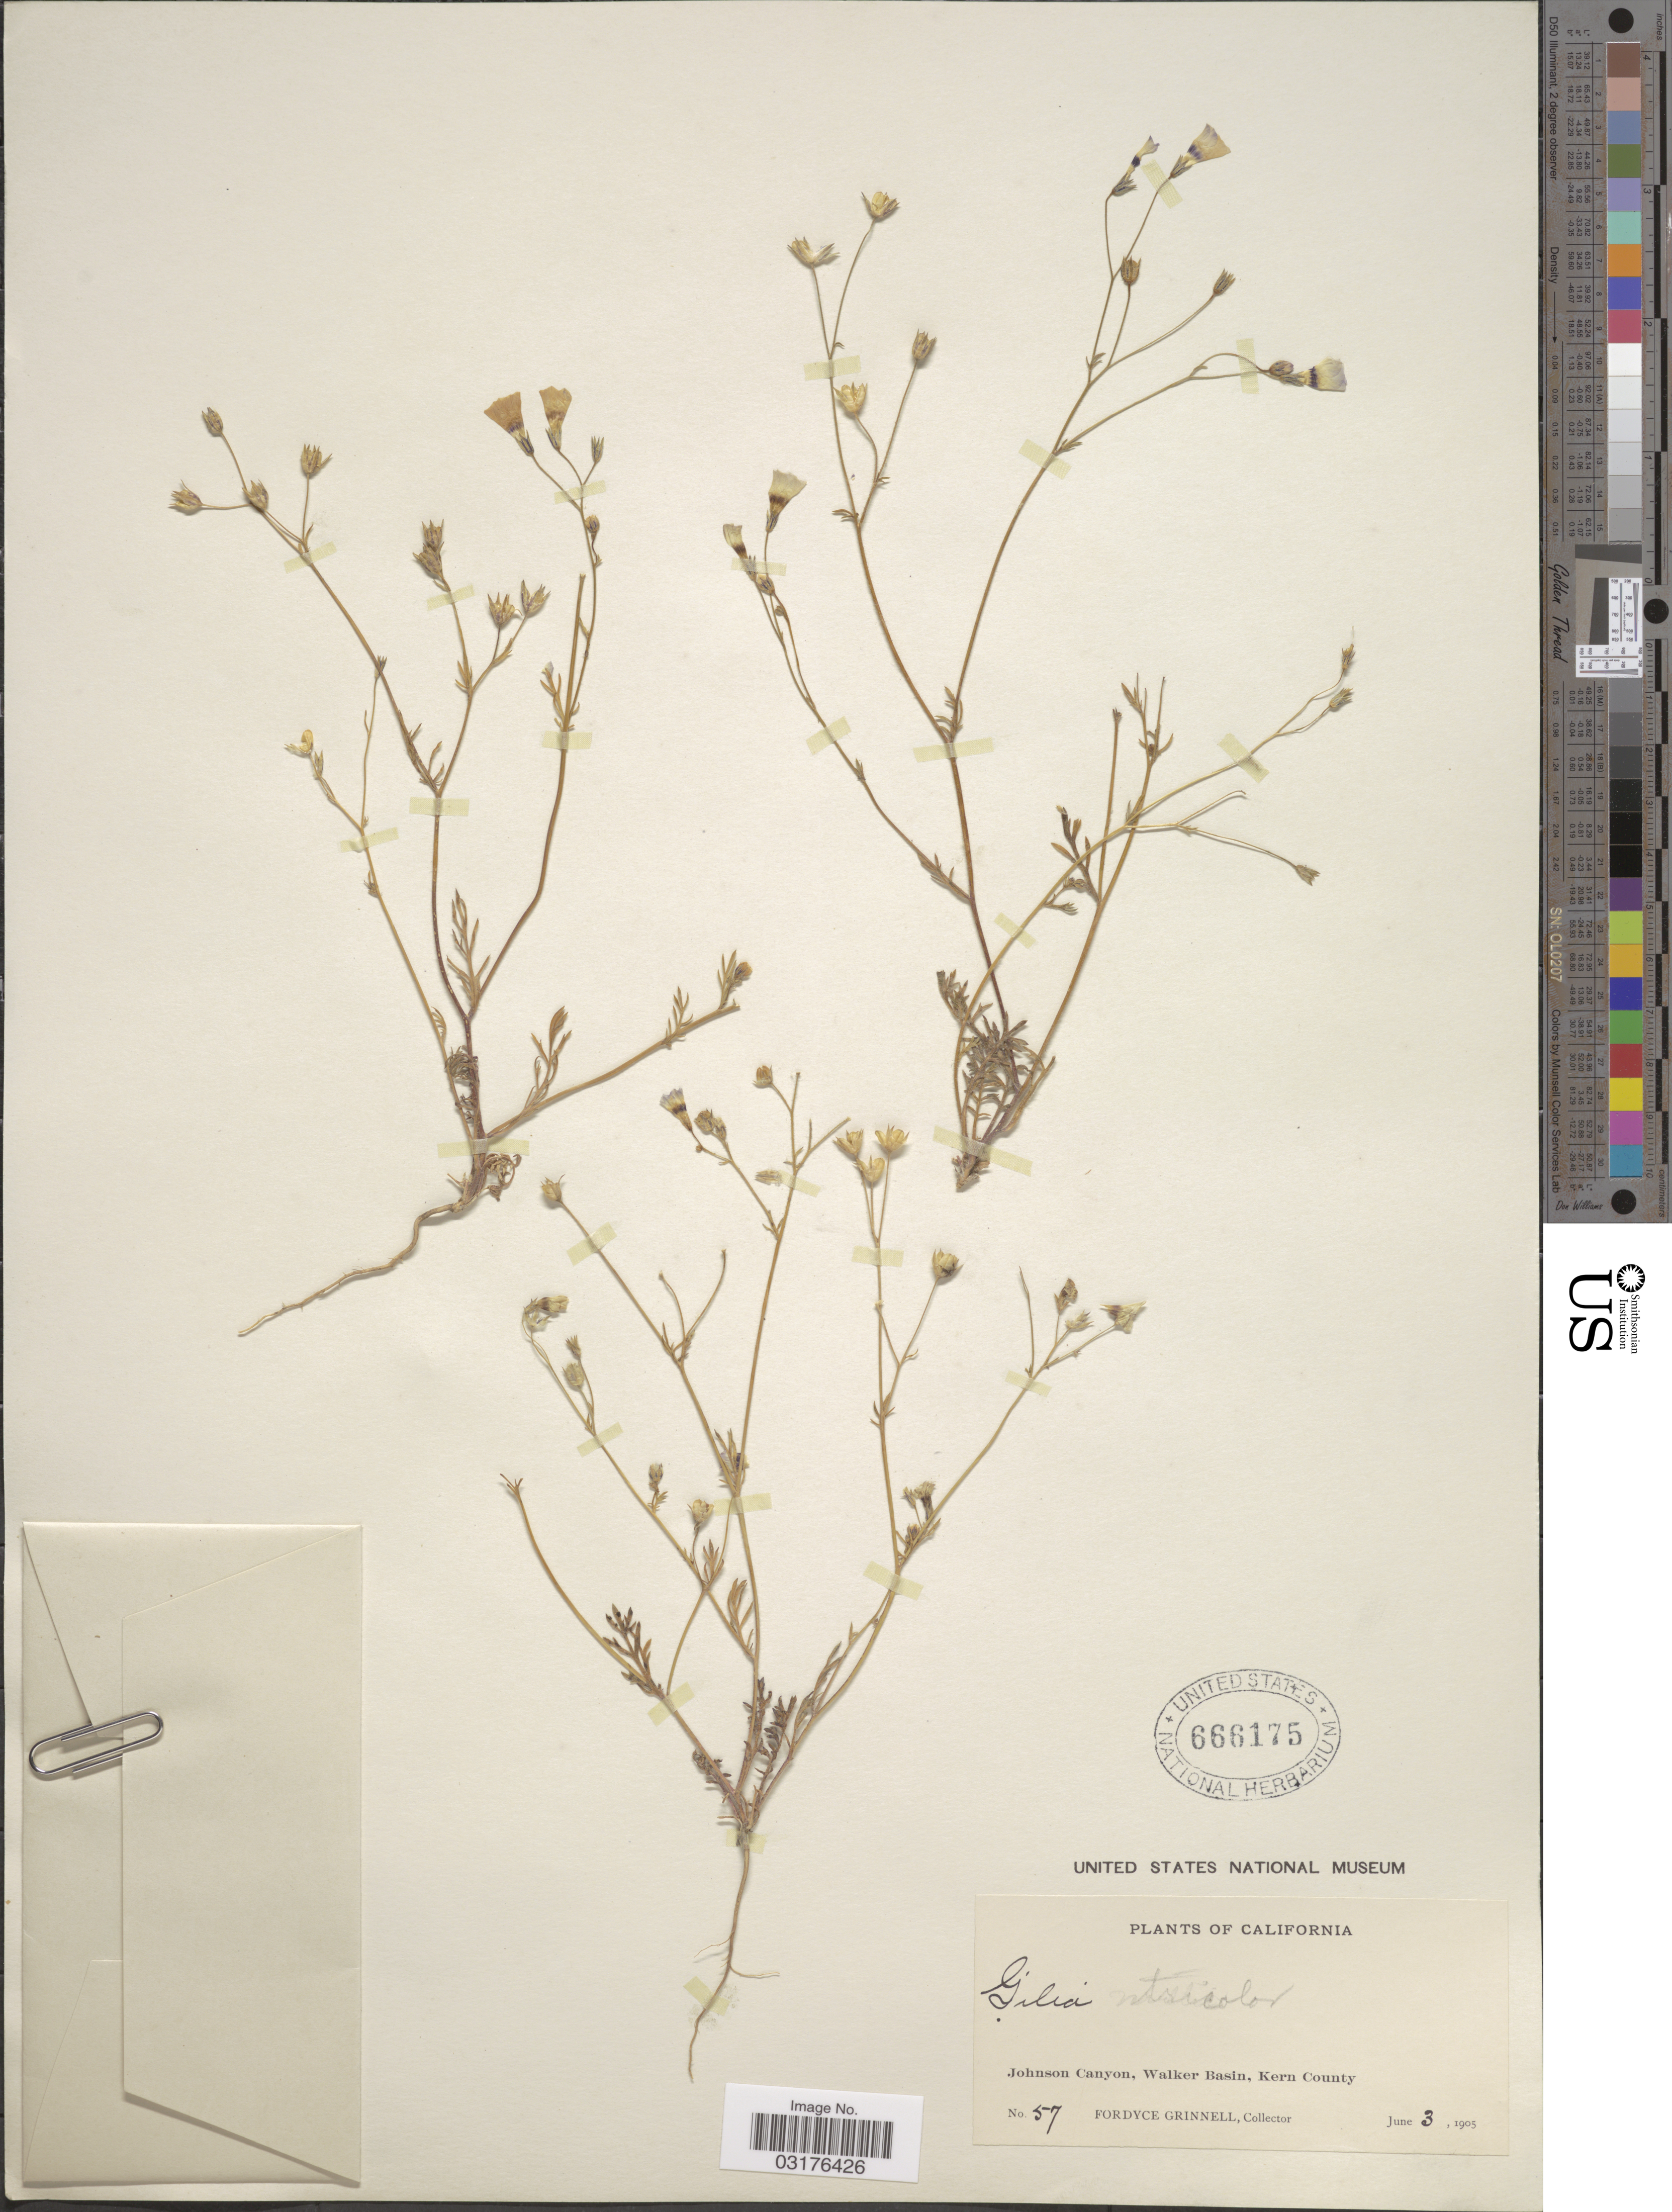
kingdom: Plantae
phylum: Tracheophyta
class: Magnoliopsida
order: Ericales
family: Polemoniaceae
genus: Gilia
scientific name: Gilia tricolor subsp. diffusa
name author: (Congdon) H. Mason & A.D. Grant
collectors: F. Grinnell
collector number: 57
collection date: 1905-06-03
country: United States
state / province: California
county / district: Kern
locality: Johnson Canyon, Walker Basin, Kern County.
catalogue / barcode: US 666175